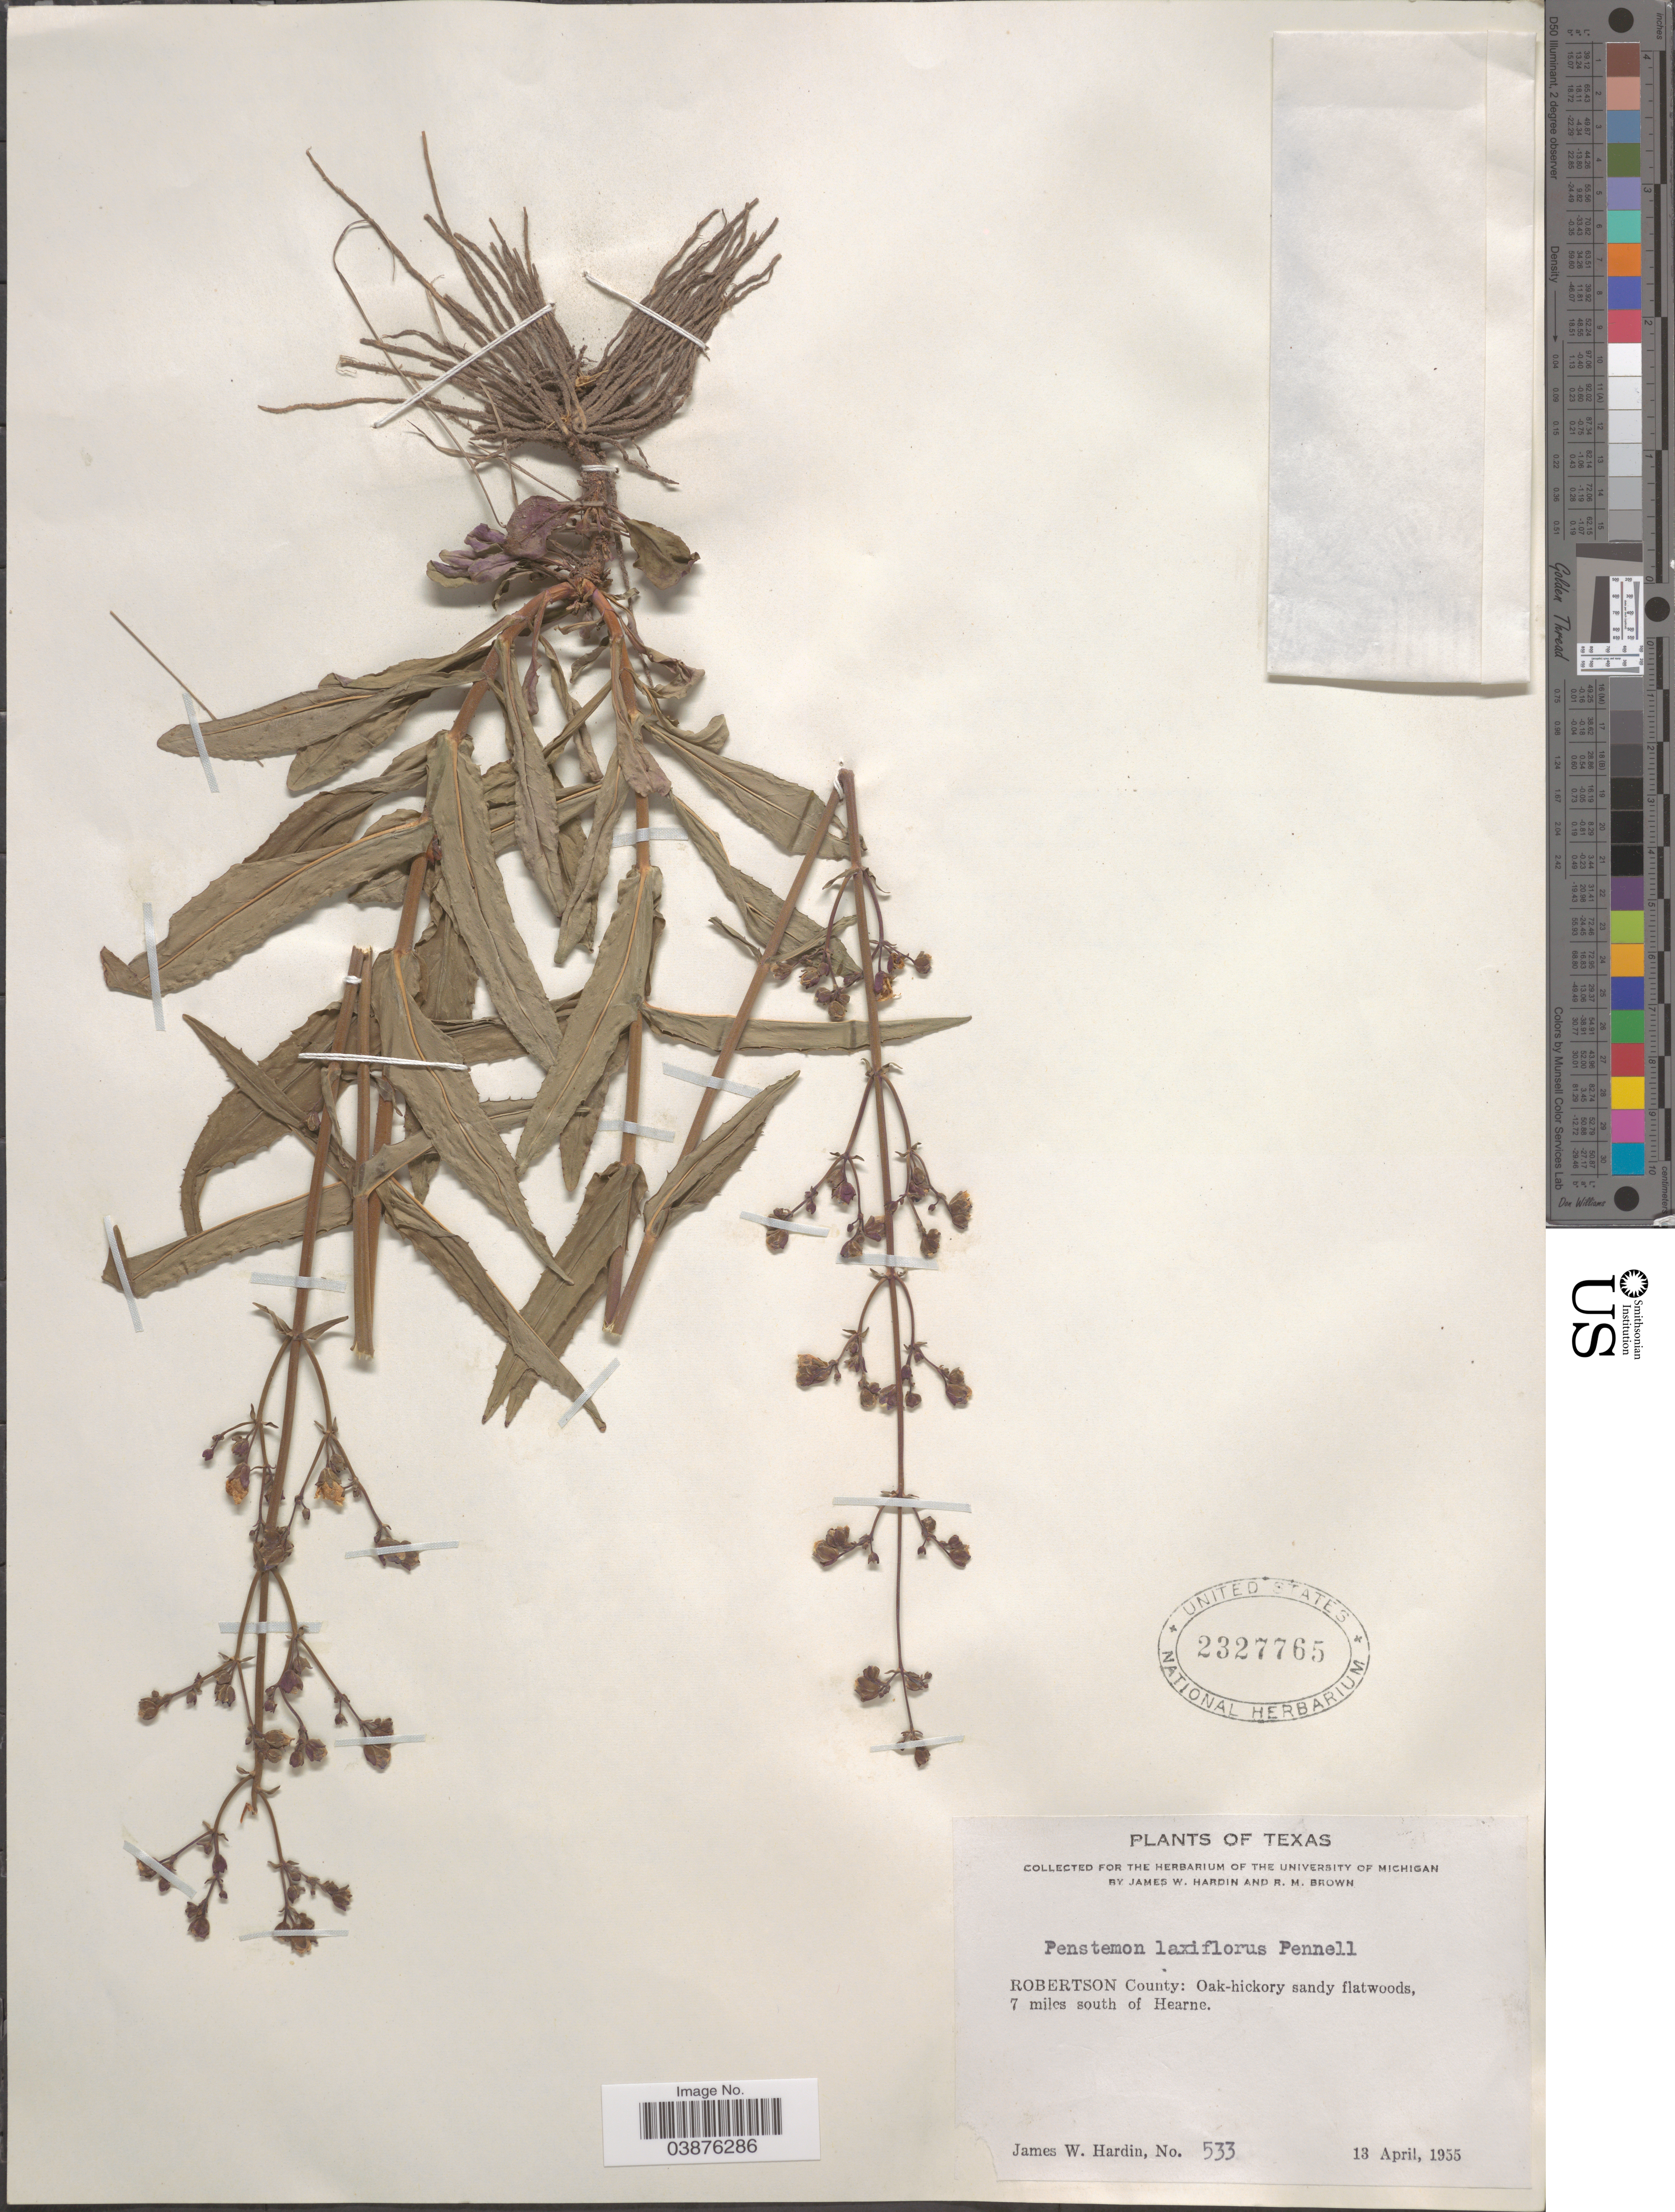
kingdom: Plantae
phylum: Tracheophyta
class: Magnoliopsida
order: Lamiales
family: Plantaginaceae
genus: Penstemon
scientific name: Penstemon laxiflorus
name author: Pennell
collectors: J. W. Hardin & R. Brown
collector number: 533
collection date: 1955-04-13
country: United States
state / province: Texas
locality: Robertson County: Oak-hickory sandy flatwoods, 7 miles south of Hearne.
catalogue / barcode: US 2327765